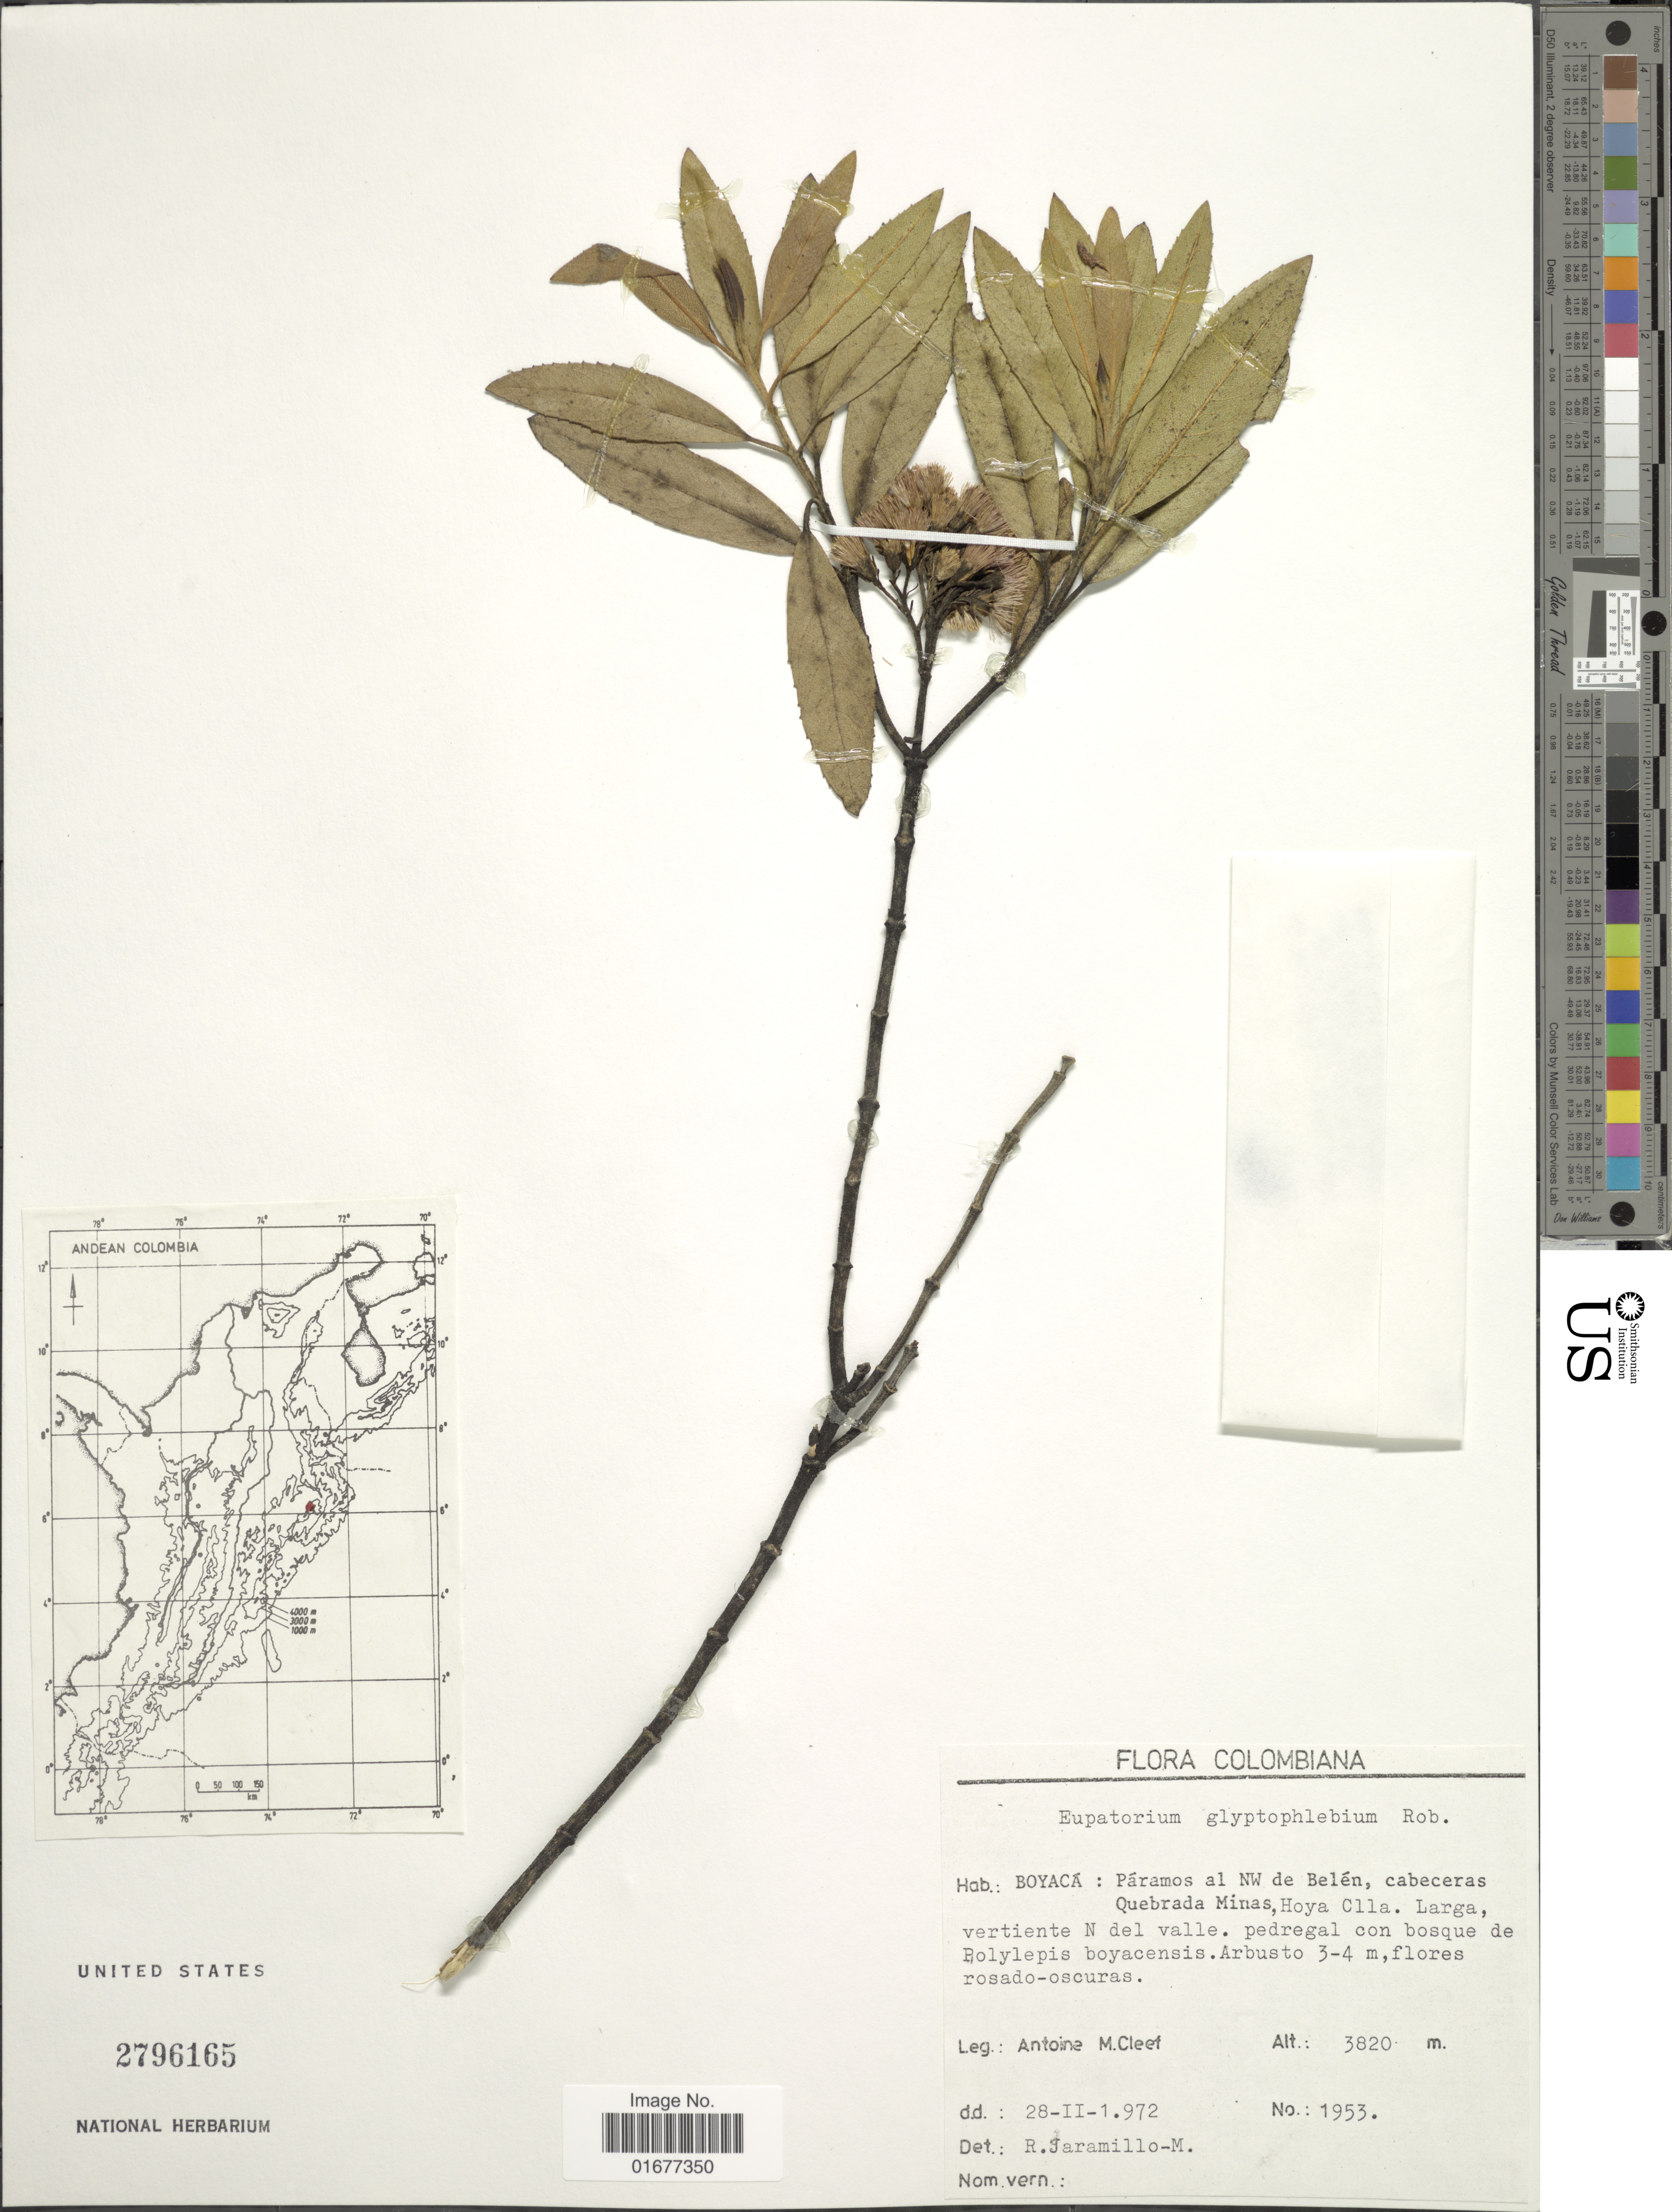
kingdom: Plantae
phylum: Tracheophyta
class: Magnoliopsida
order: Asterales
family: Asteraceae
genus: Ageratina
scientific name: Ageratina glyptophlebia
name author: (B.L. Rob.) R.M. King & H. Rob.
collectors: A. M. Cleef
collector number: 1953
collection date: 1972-02-28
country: Colombia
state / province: Boyacá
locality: Paramos al NW de Belen, cabeceras Quebrada Minas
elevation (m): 3820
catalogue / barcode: US 2796165